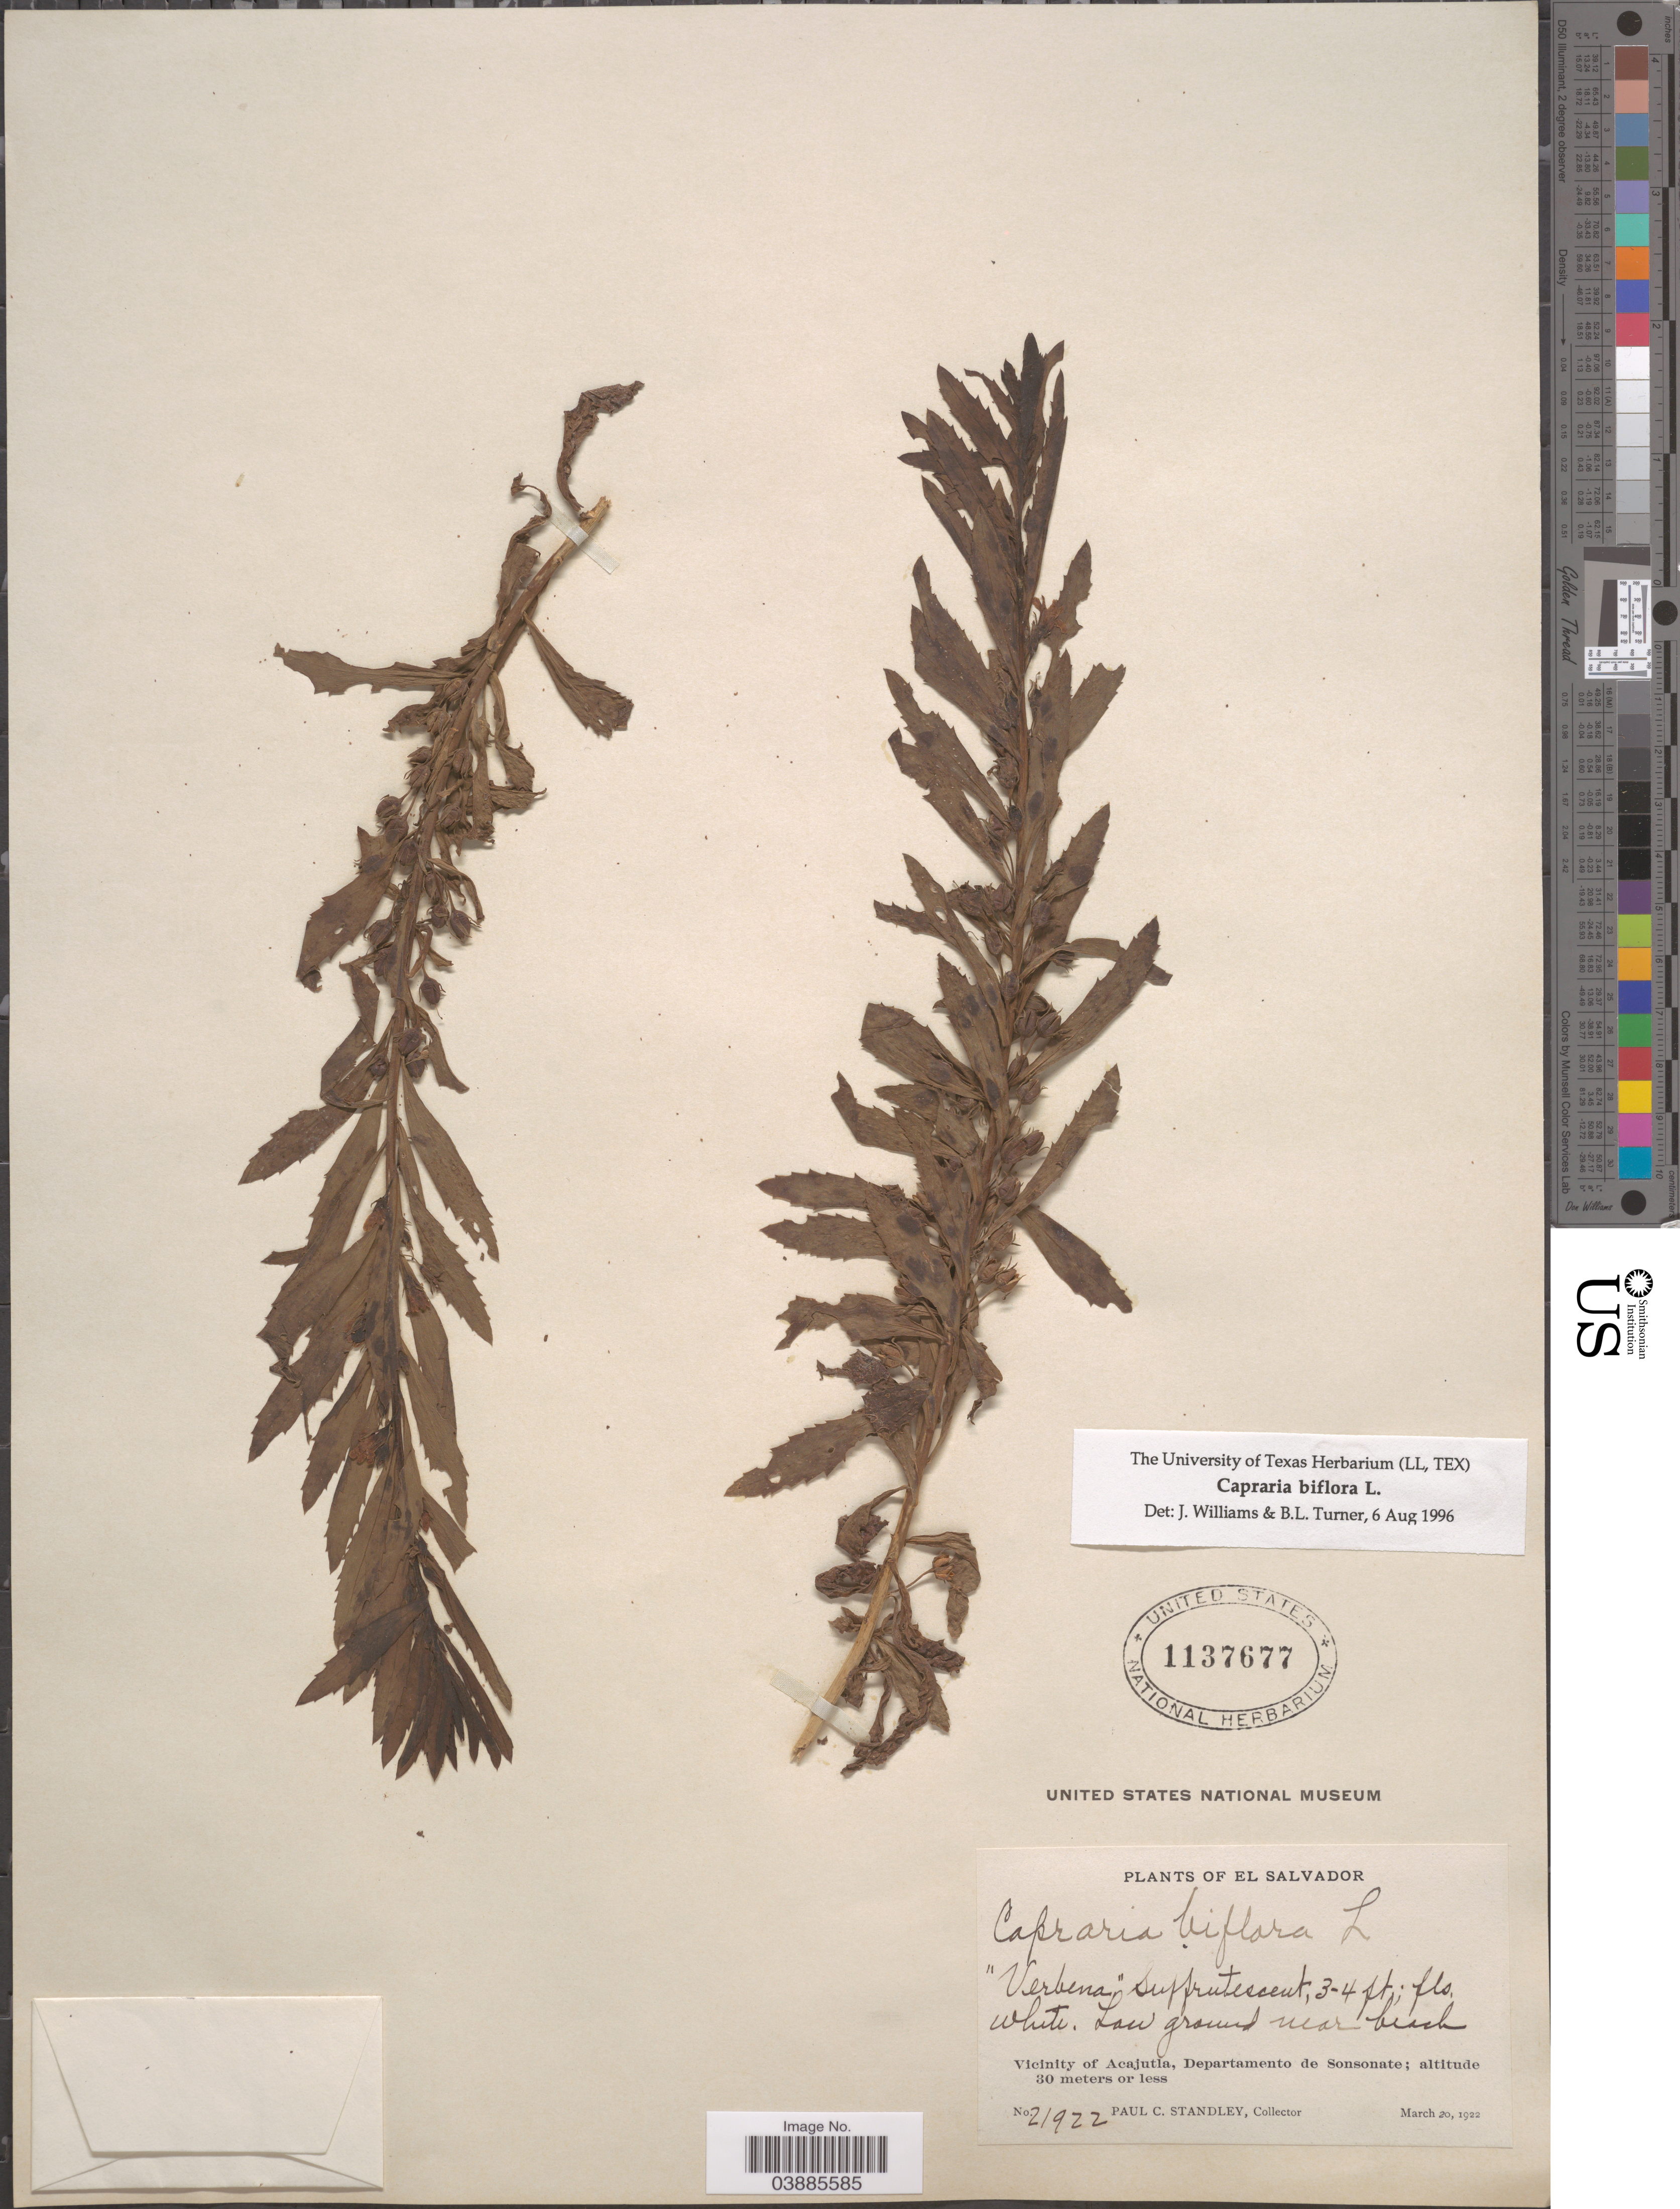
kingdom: Plantae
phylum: Tracheophyta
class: Magnoliopsida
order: Lamiales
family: Scrophulariaceae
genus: Capraria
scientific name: Capraria biflora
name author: L.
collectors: P. C. Standley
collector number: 21922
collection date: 1922-03-20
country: El Salvador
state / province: Sonsonate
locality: Vicinity of Acajutla, Departamento de Sonsonate.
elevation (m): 30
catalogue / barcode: US 1137677